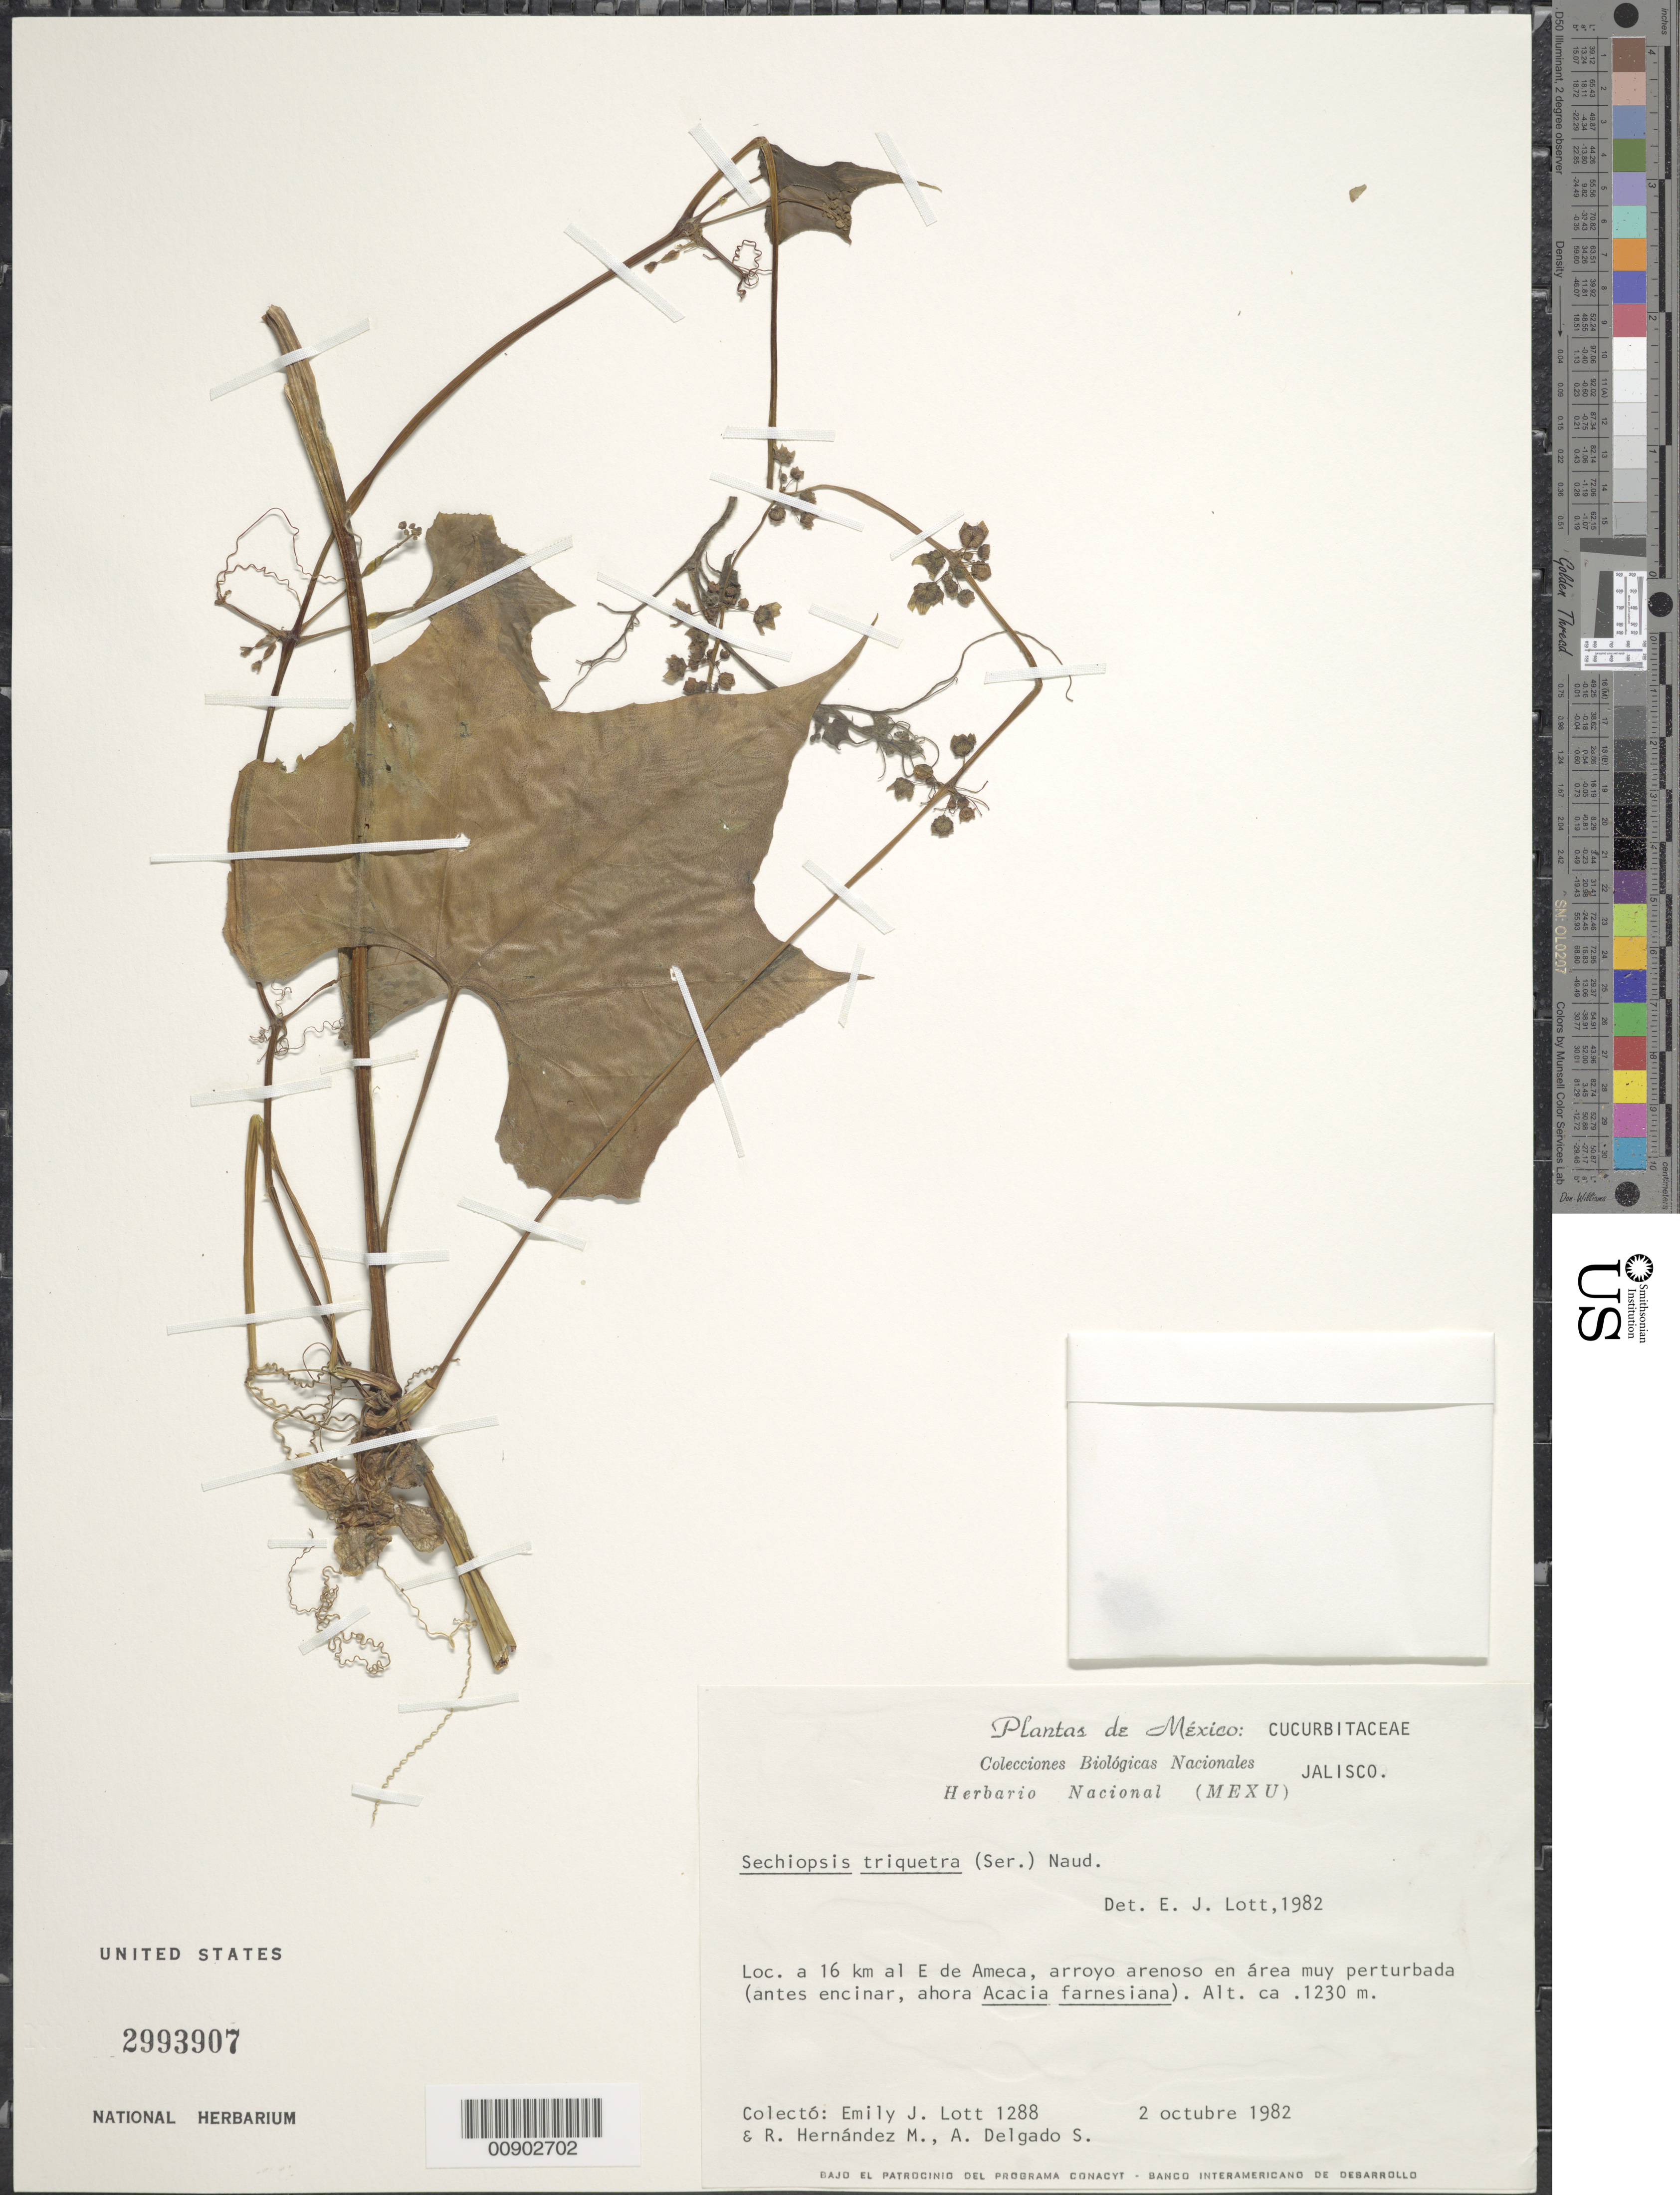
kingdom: Plantae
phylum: Tracheophyta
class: Magnoliopsida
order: Cucurbitales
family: Cucurbitaceae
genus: Sechiopsis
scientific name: Sechiopsis triqueter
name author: (Ser.) Naudin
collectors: E. Lott, R. M. Hernandez & A. Delgado S.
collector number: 1288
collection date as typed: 02 Oct 1982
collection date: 1982-10-02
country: Mexico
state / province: Jalisco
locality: Loc. A 16 km. al E de Ameca, Jalisco.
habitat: Arroyo muy arenoso en área muy perturbada (antes encinar, ahora Acacia farnesiana).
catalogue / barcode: US 2993907